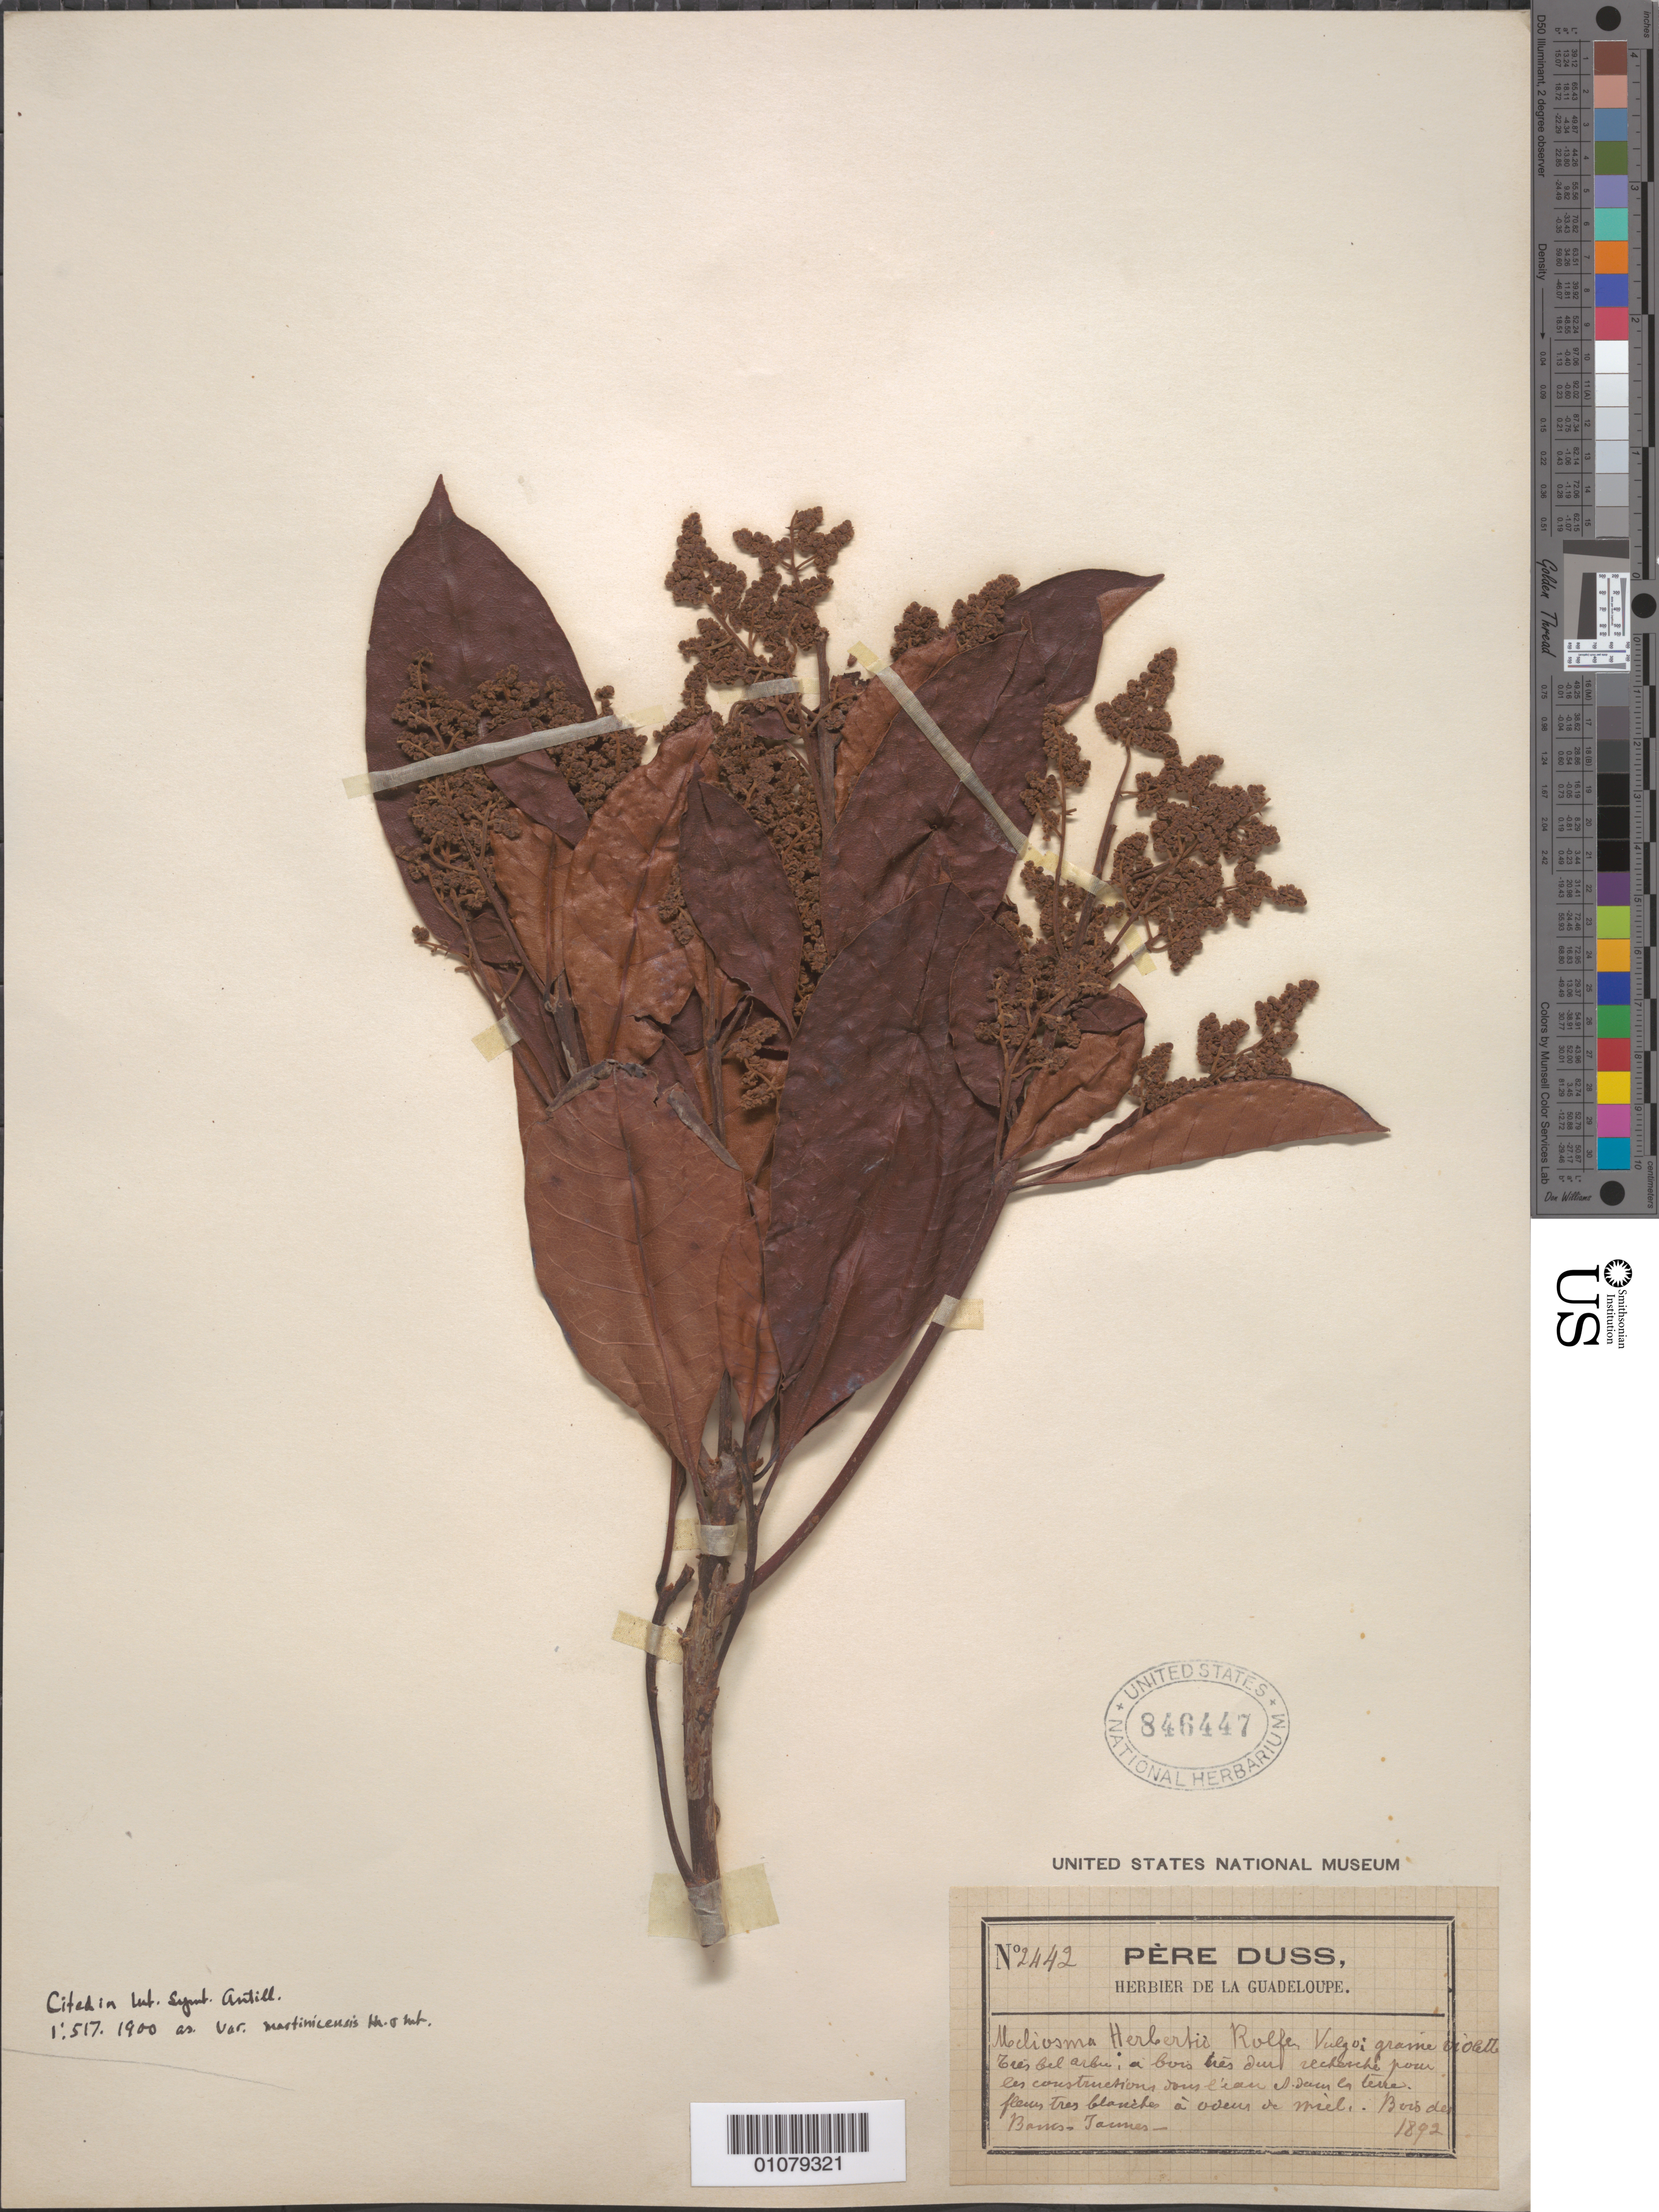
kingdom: Plantae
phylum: Tracheophyta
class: Magnoliopsida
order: Proteales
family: Sabiaceae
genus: Meliosma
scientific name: Meliosma herbertii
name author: Rolfe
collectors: Père Duss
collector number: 2442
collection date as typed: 1892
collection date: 1892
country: Guadeloupe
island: Basse Terre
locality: Bero des Bains Jaunes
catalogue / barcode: US 846447